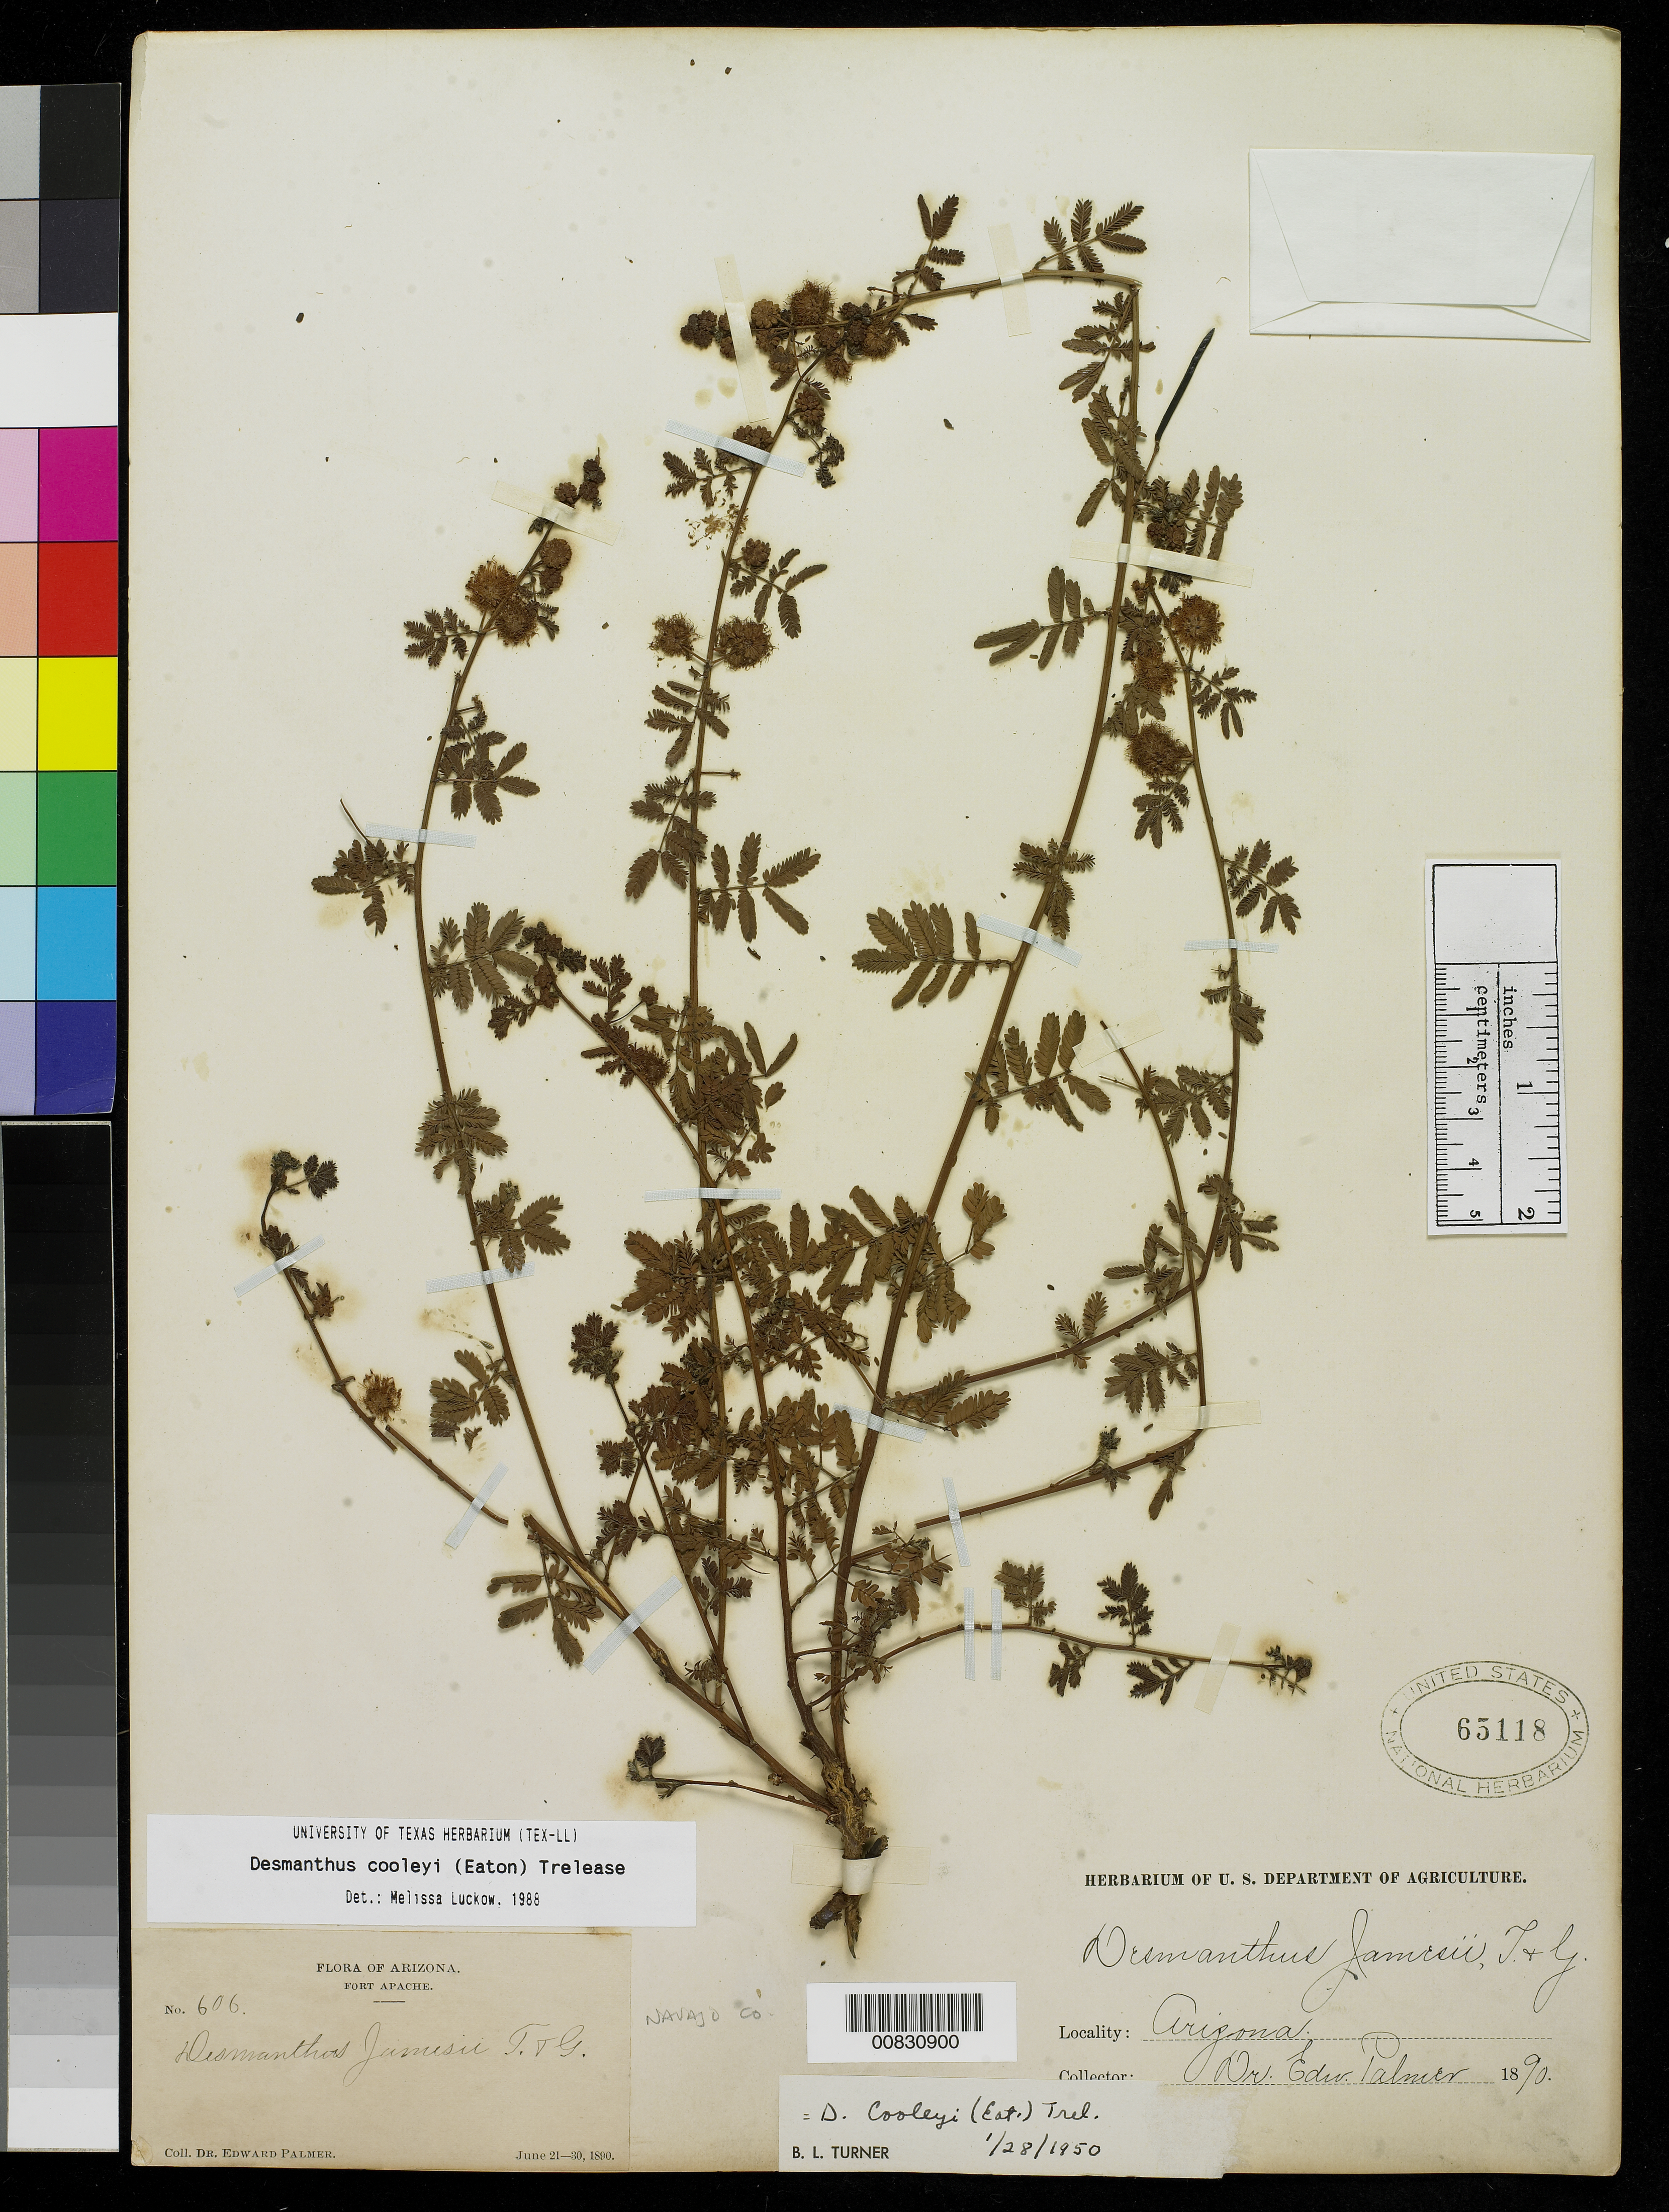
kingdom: Plantae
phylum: Tracheophyta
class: Magnoliopsida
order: Fabales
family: Fabaceae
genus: Desmanthus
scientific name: Desmanthus cooleyi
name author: (Eaton) Trel.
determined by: Luckow, M. A.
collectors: E. Palmer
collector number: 606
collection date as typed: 21 Jun 1890 to 30 Jun 1890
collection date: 1890-06-21/1890-06-30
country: United States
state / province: Arizona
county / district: Navajo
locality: Fort Apache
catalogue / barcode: US 65118